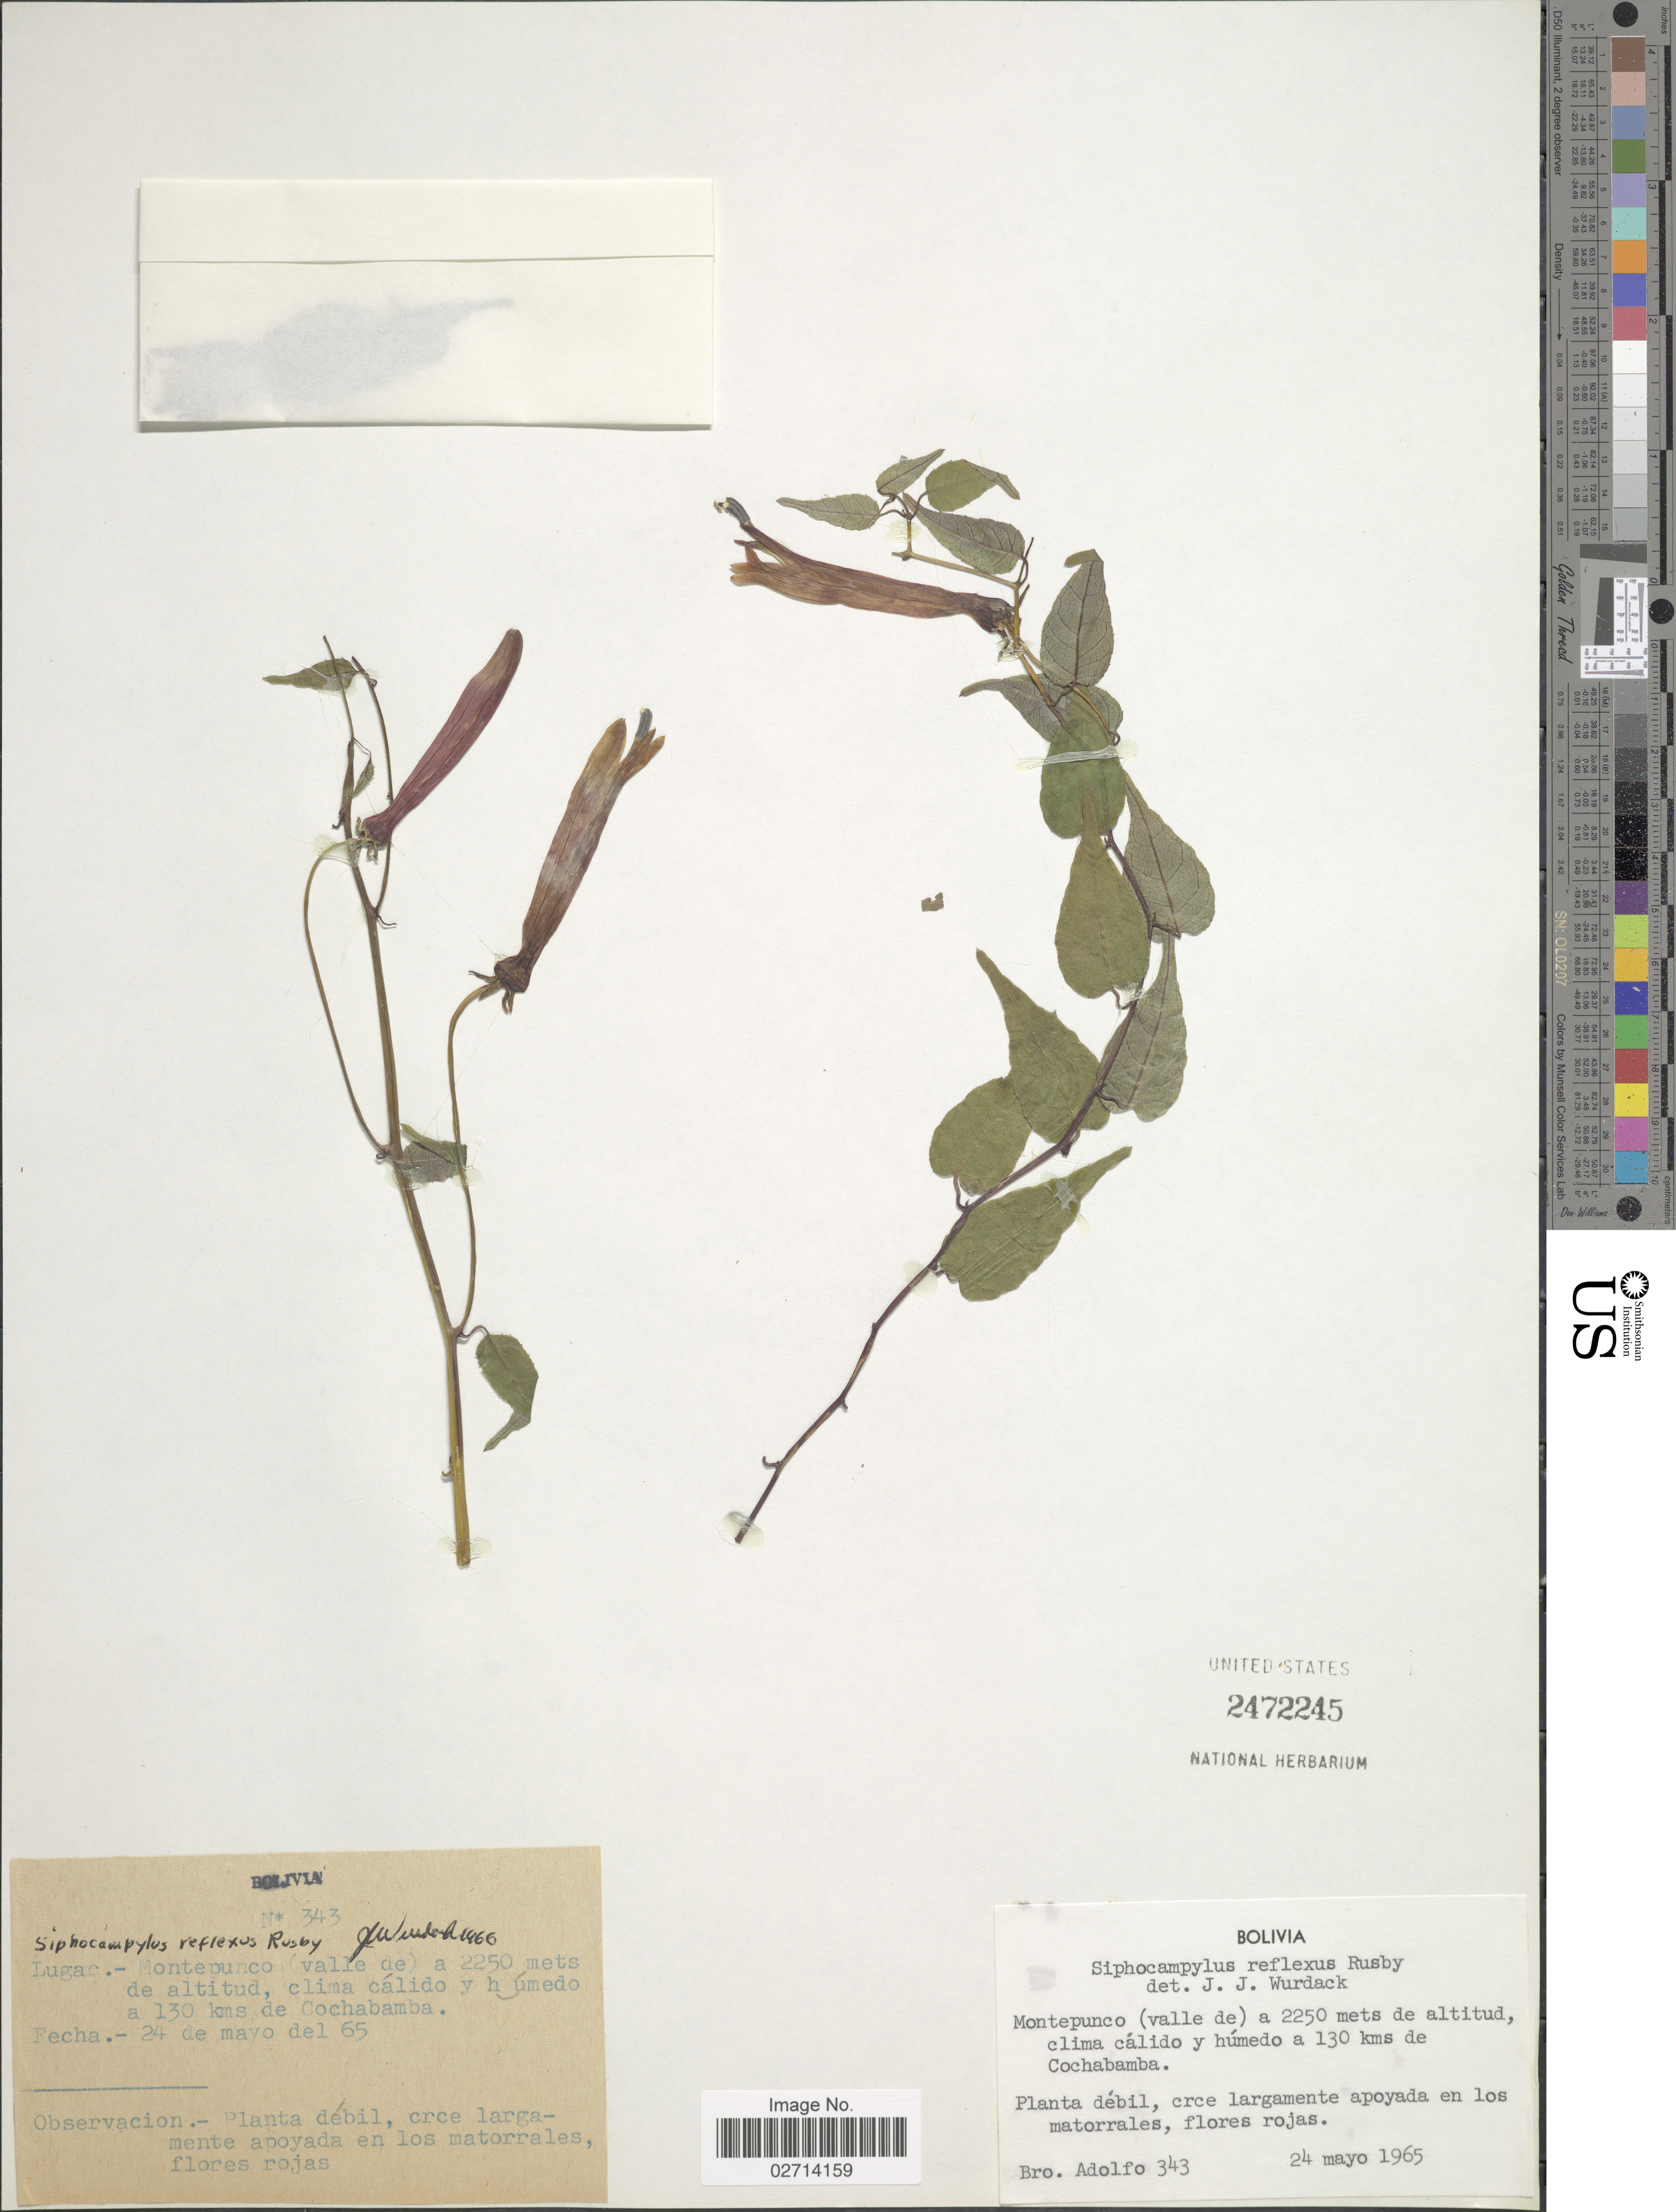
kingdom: Plantae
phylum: Tracheophyta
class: Magnoliopsida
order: Asterales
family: Campanulaceae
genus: Siphocampylus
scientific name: Siphocampylus reflexus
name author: Rusby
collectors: Adolfo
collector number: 343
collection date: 1965-05-24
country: Bolivia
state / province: Cochabamba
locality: Montepunco (valle de), clima calido y humedo a 130kms de Cochabamba.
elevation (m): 2250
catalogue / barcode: US 2472245